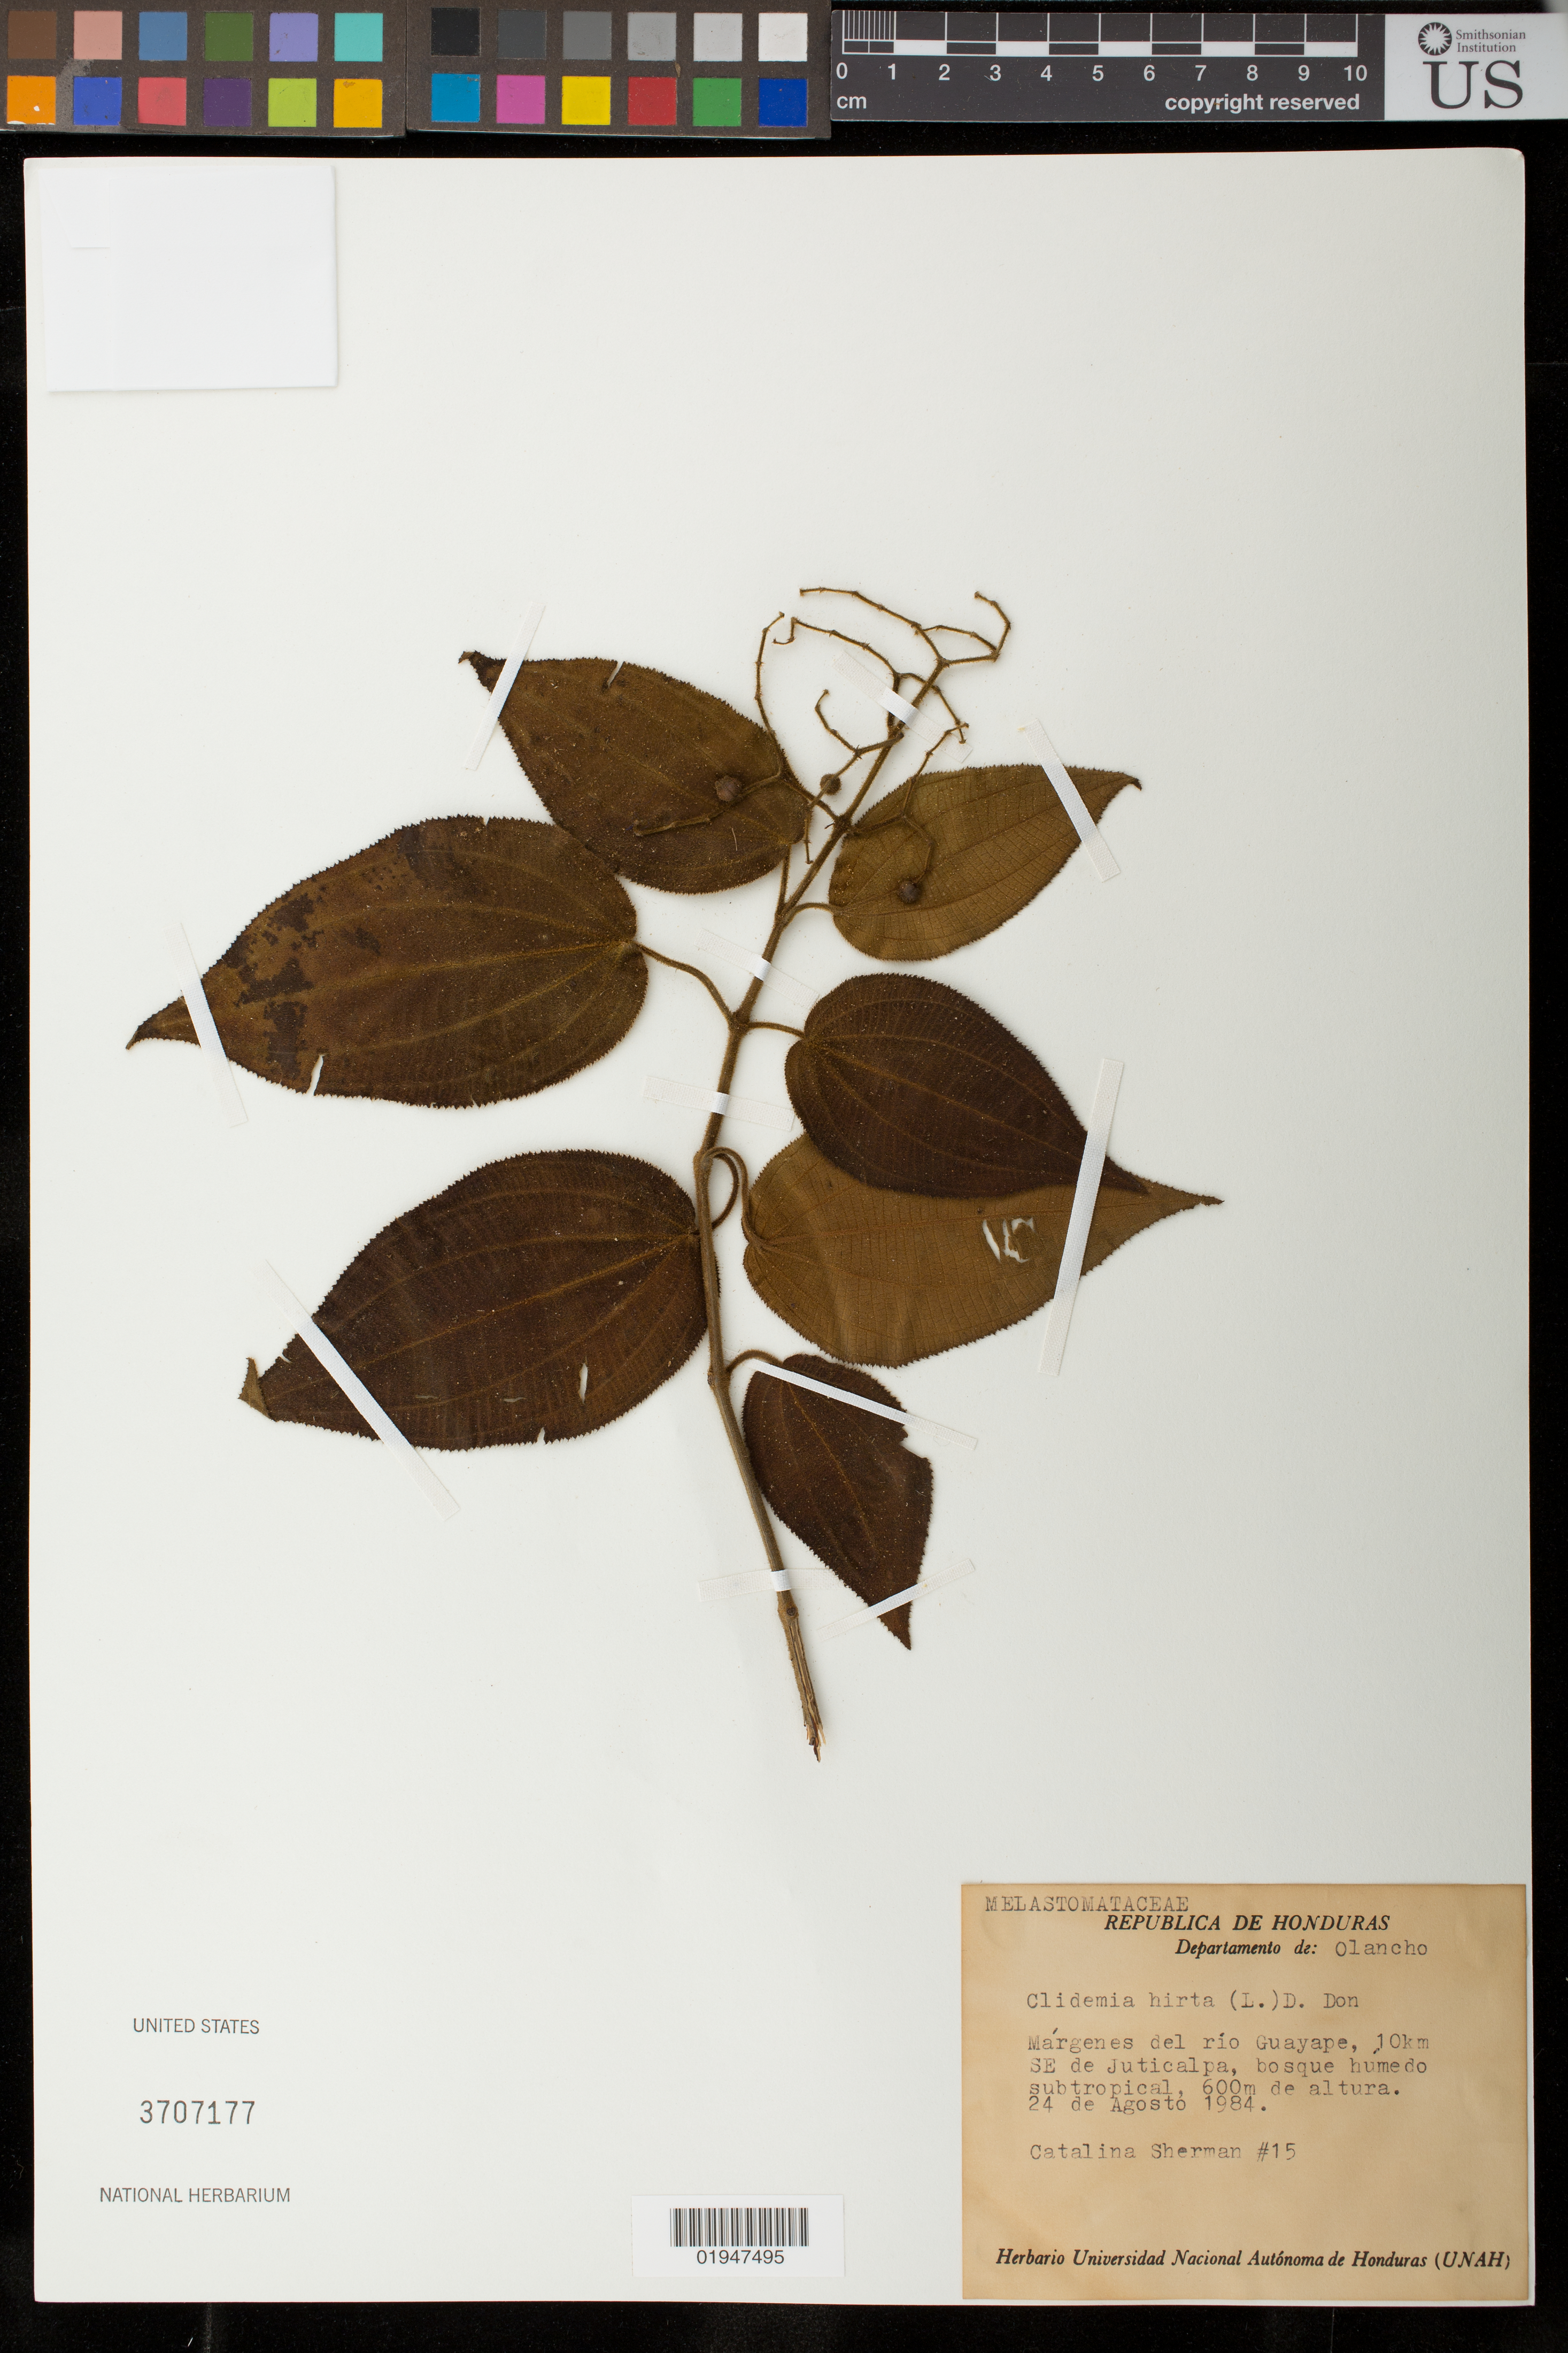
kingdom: Plantae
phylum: Tracheophyta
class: Magnoliopsida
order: Myrtales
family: Melastomataceae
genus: Miconia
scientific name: Miconia bullatifolia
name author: Michelang.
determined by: Ferreira-Alves, R.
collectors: C. Sherman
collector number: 15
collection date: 1984-08-24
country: Honduras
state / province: Olancho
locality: Río Guayape, 10 km SE de Juticalpa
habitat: Bosque húmedo subtropical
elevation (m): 600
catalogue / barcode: US 3707177